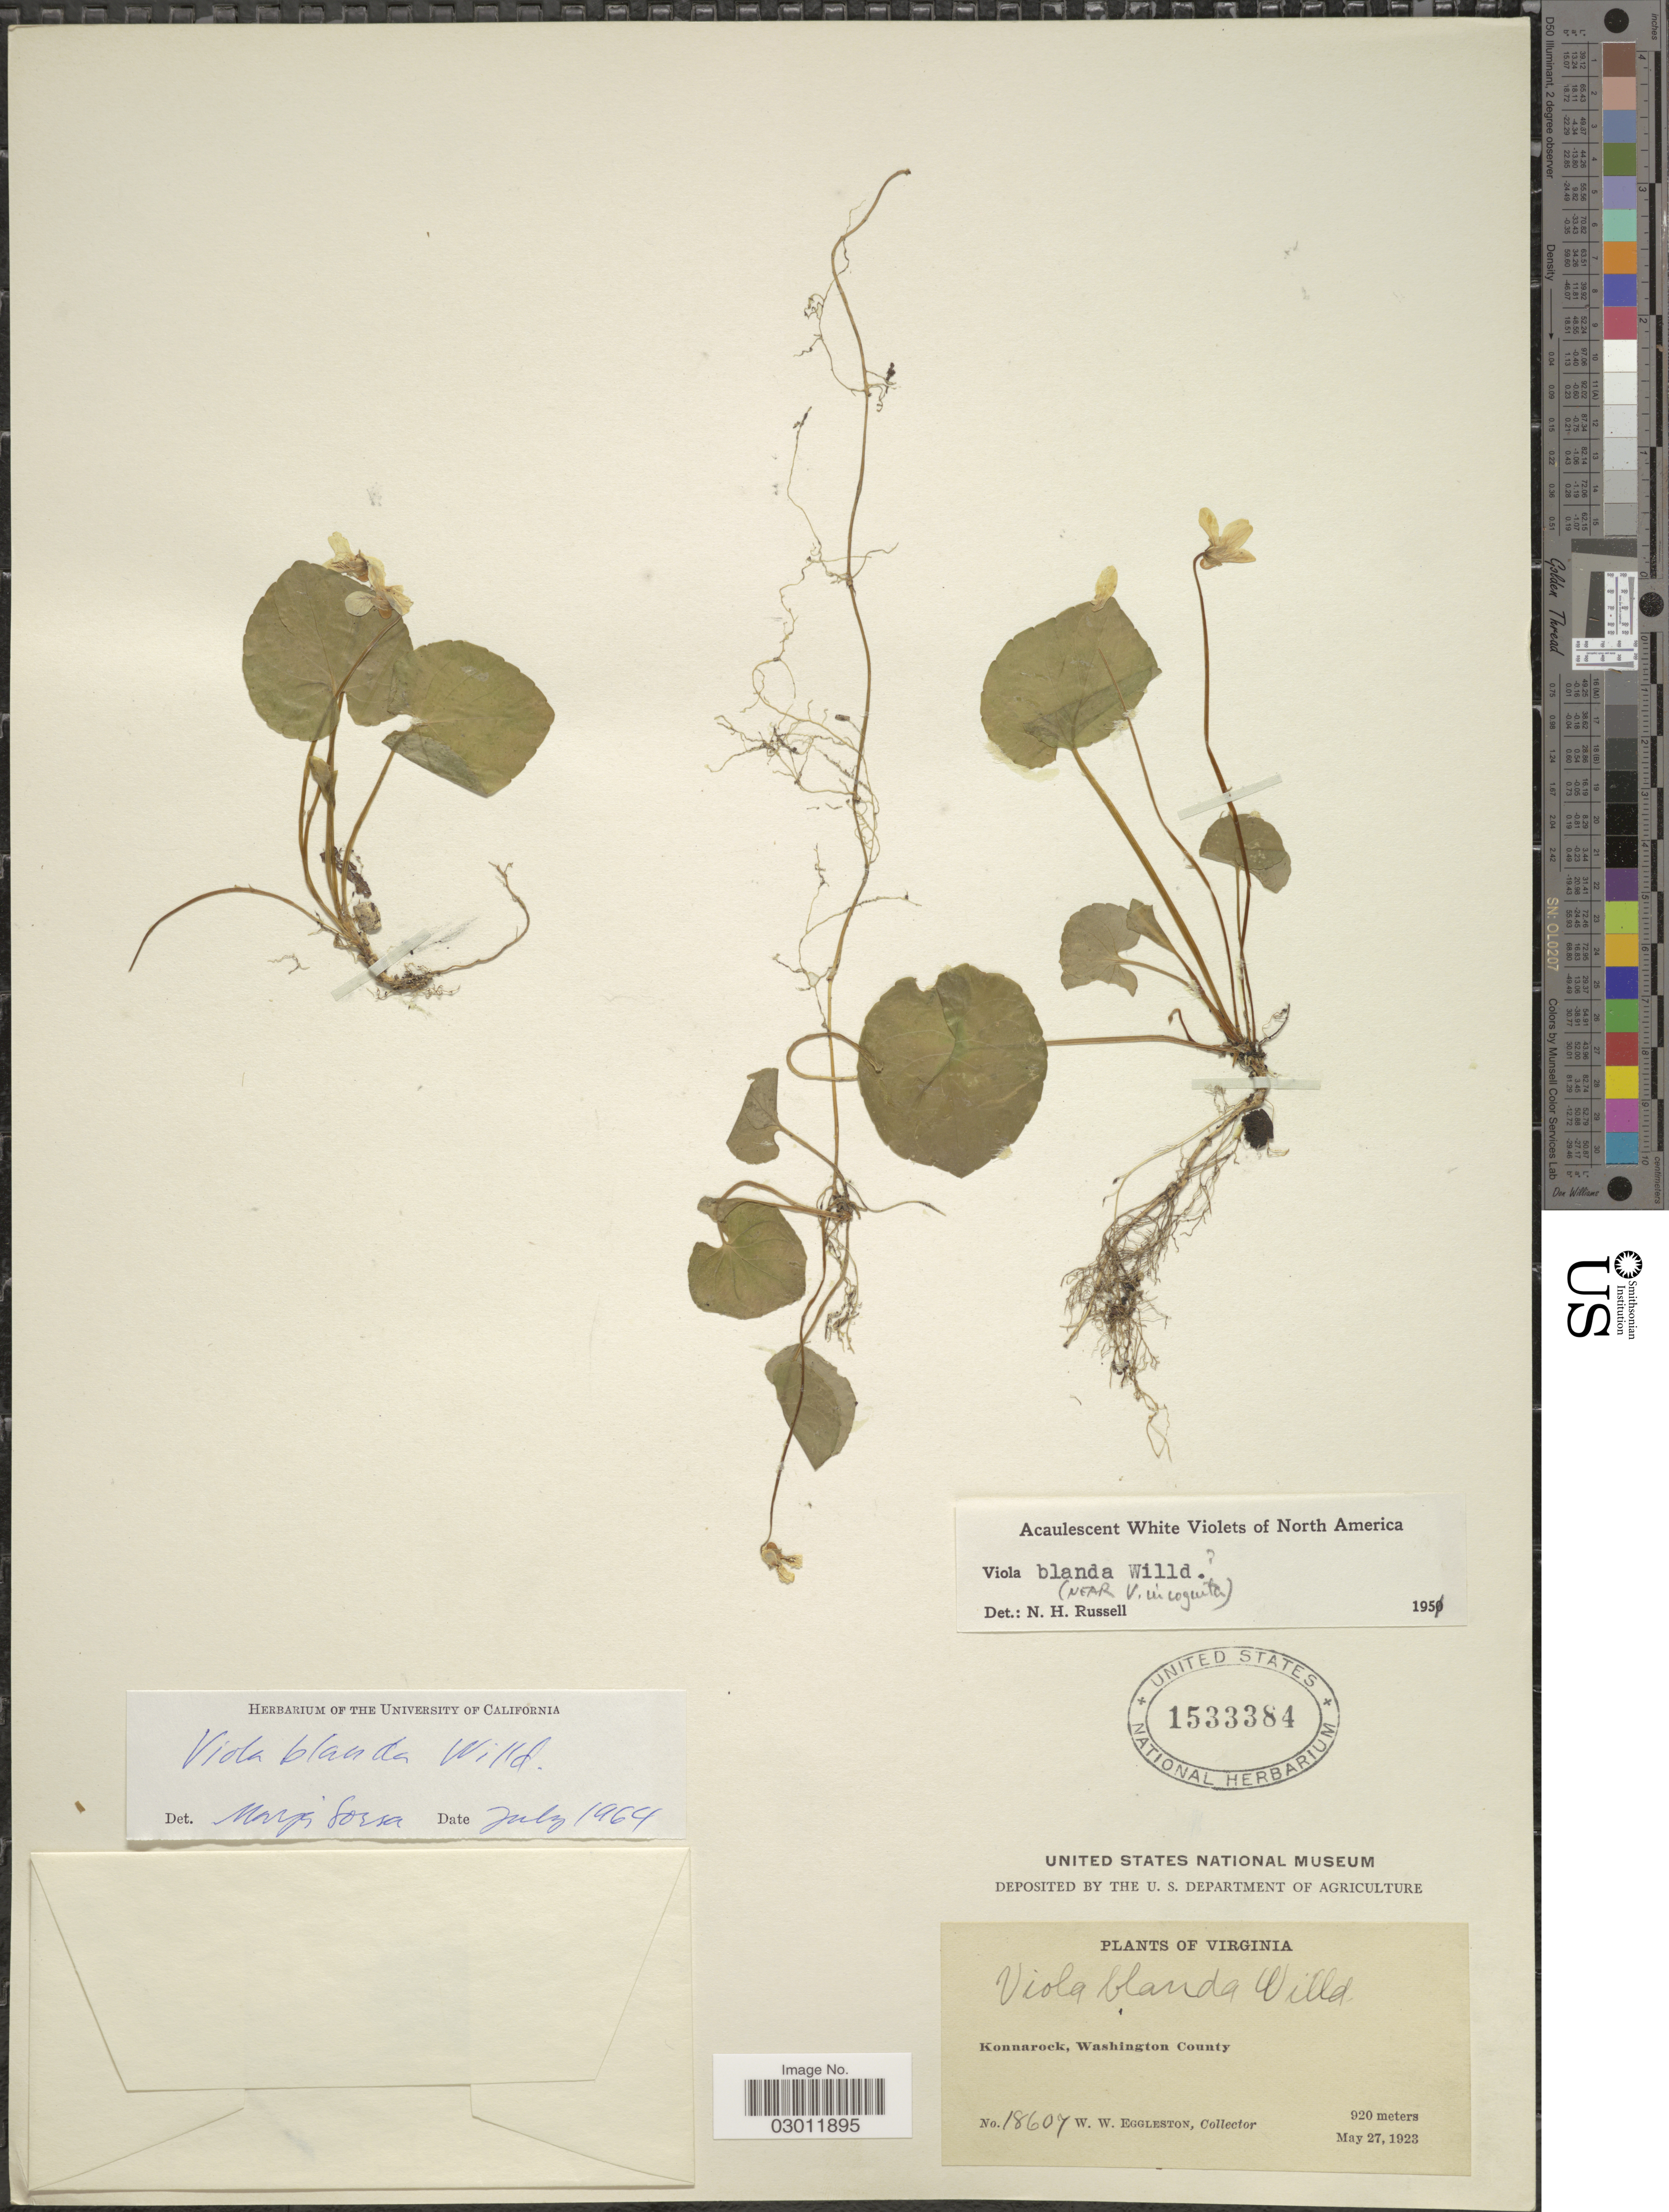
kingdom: Plantae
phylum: Tracheophyta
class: Magnoliopsida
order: Malpighiales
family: Violaceae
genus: Viola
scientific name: Viola blanda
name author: Willd.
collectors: W. W. Eggleston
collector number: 18607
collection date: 1923-05-27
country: United States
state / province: Virginia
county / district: Washington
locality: Konnarock, Washington County.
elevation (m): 920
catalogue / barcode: US 1533384